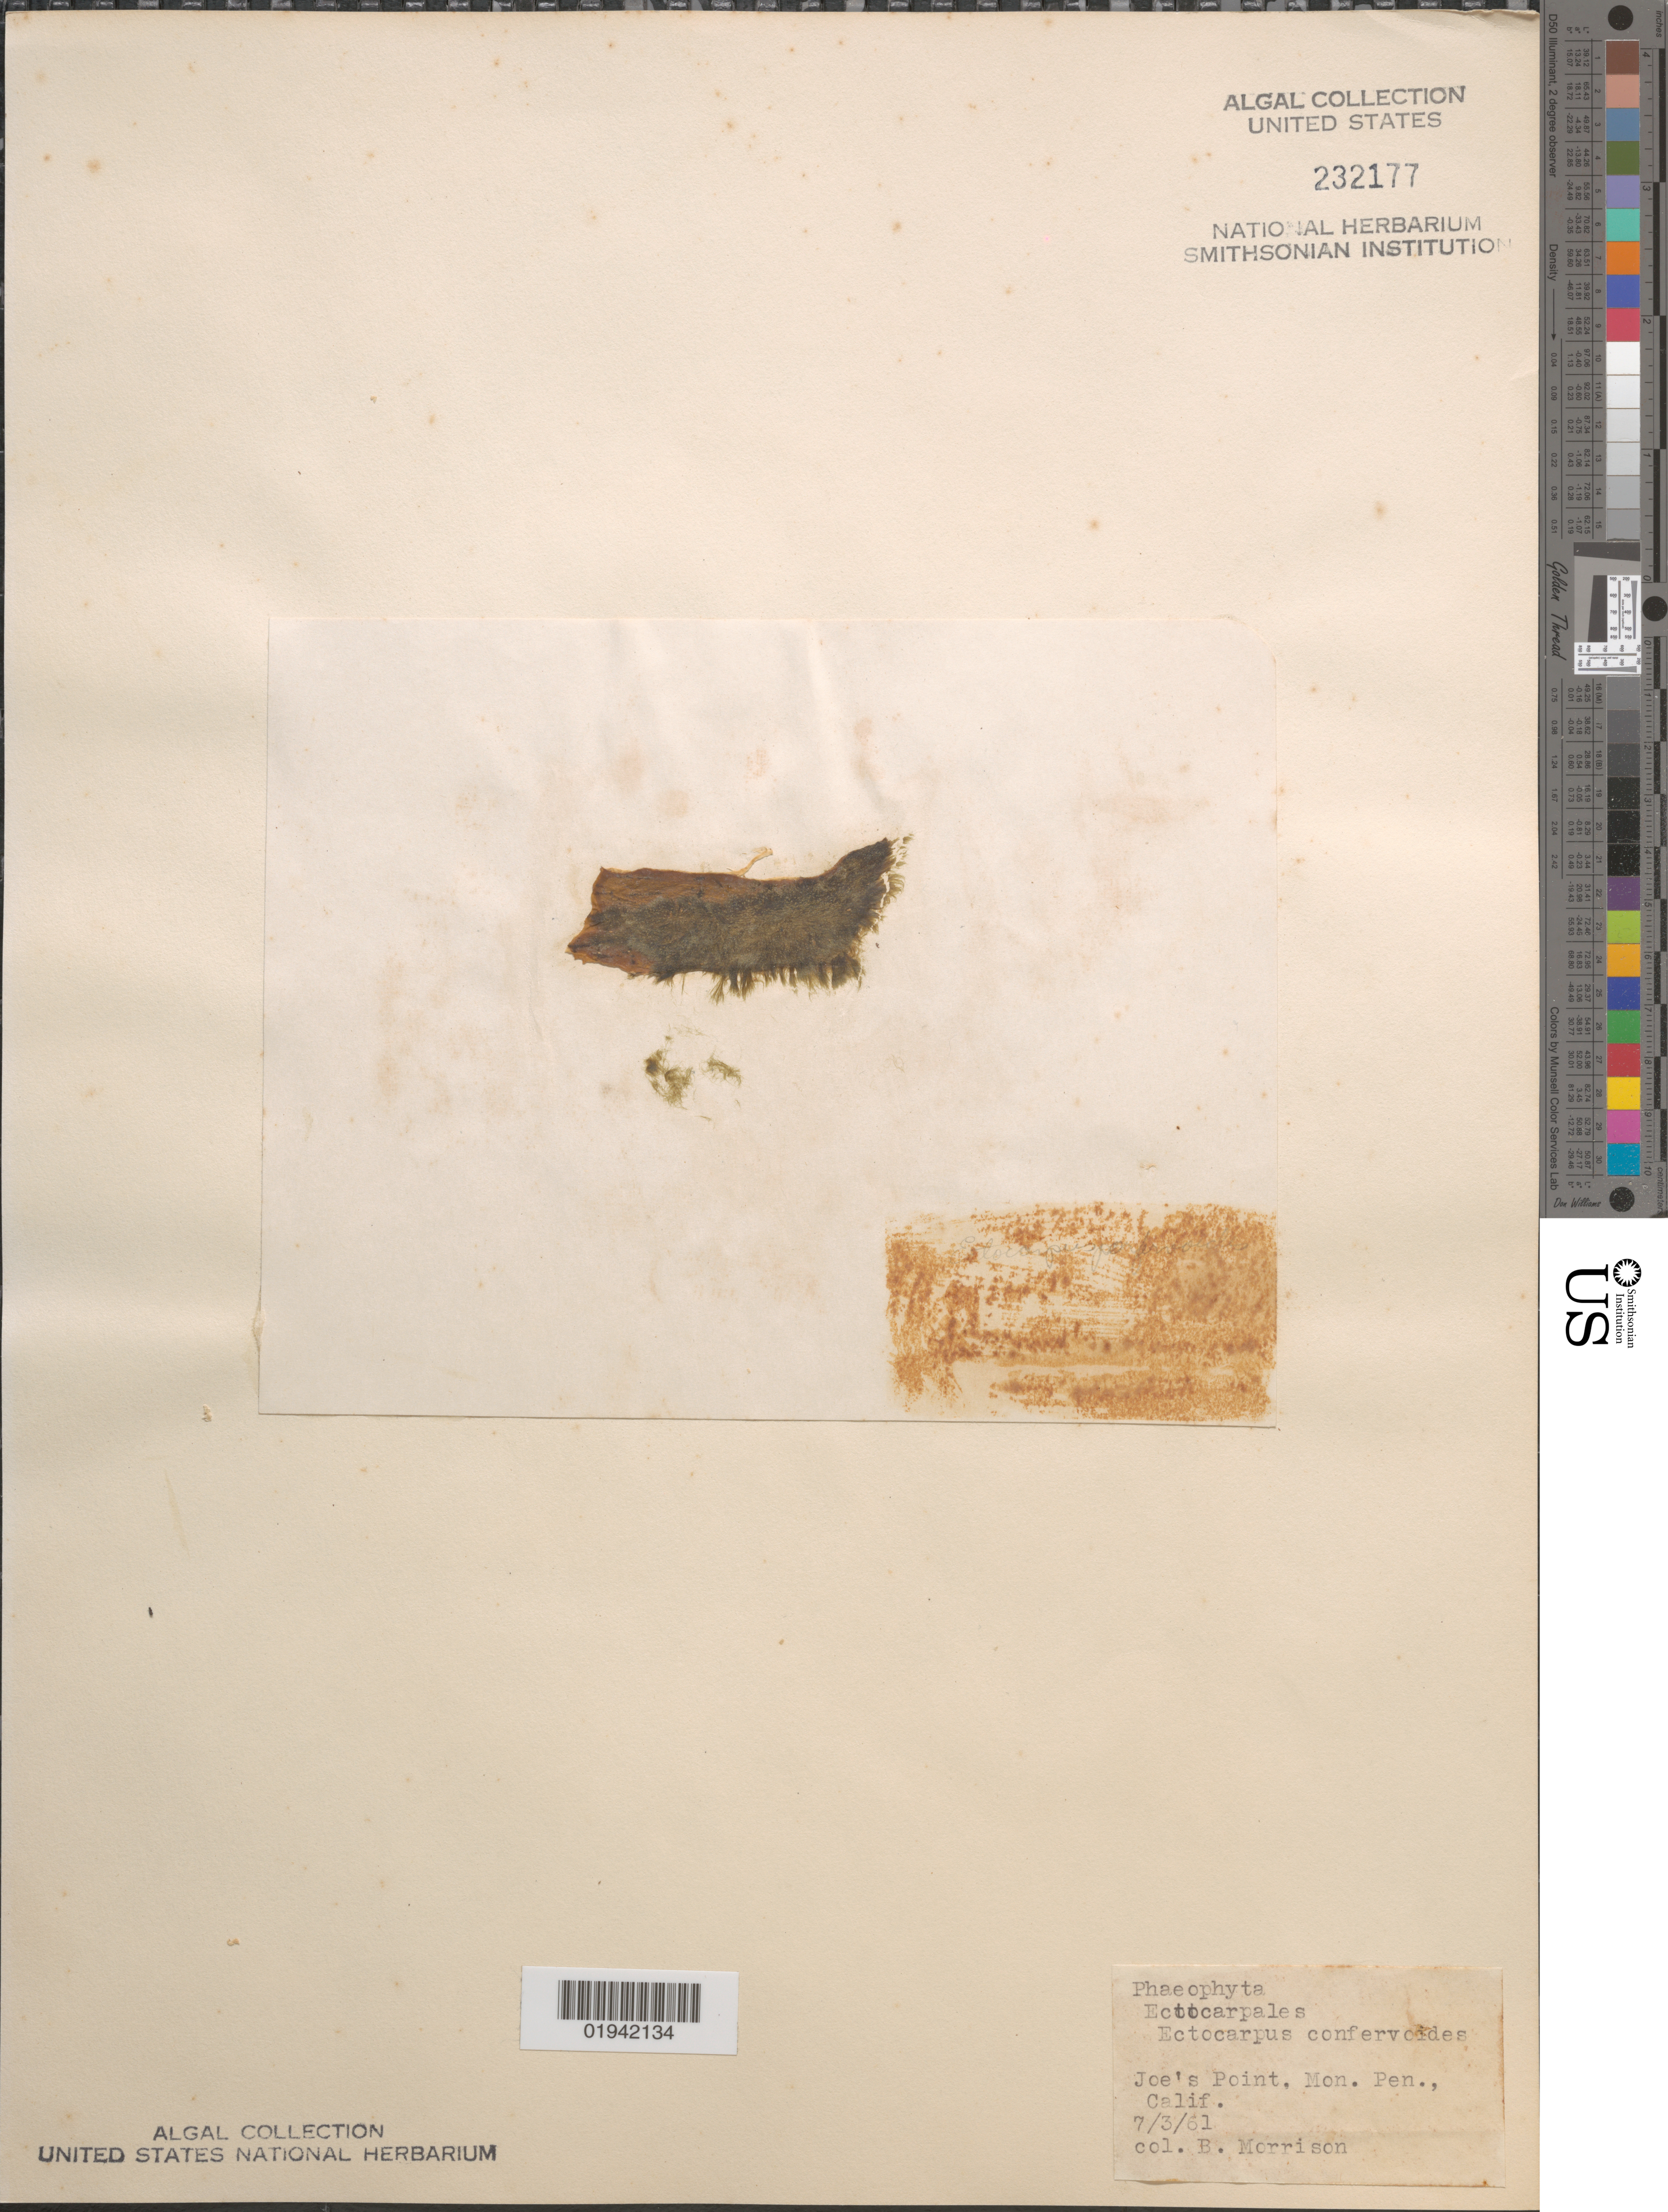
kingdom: Chromista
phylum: Ochrophyta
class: Phaeophyceae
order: Ectocarpales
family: Ectocarpaceae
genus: Ectocarpus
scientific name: Ectocarpus siliculosus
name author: (Dillwyn) Lyngbye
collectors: B. Morrison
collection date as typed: Transcribed d/m/y: 3/7/61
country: United States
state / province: California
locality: Joe's Point, Mon. Pen.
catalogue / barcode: US 232177